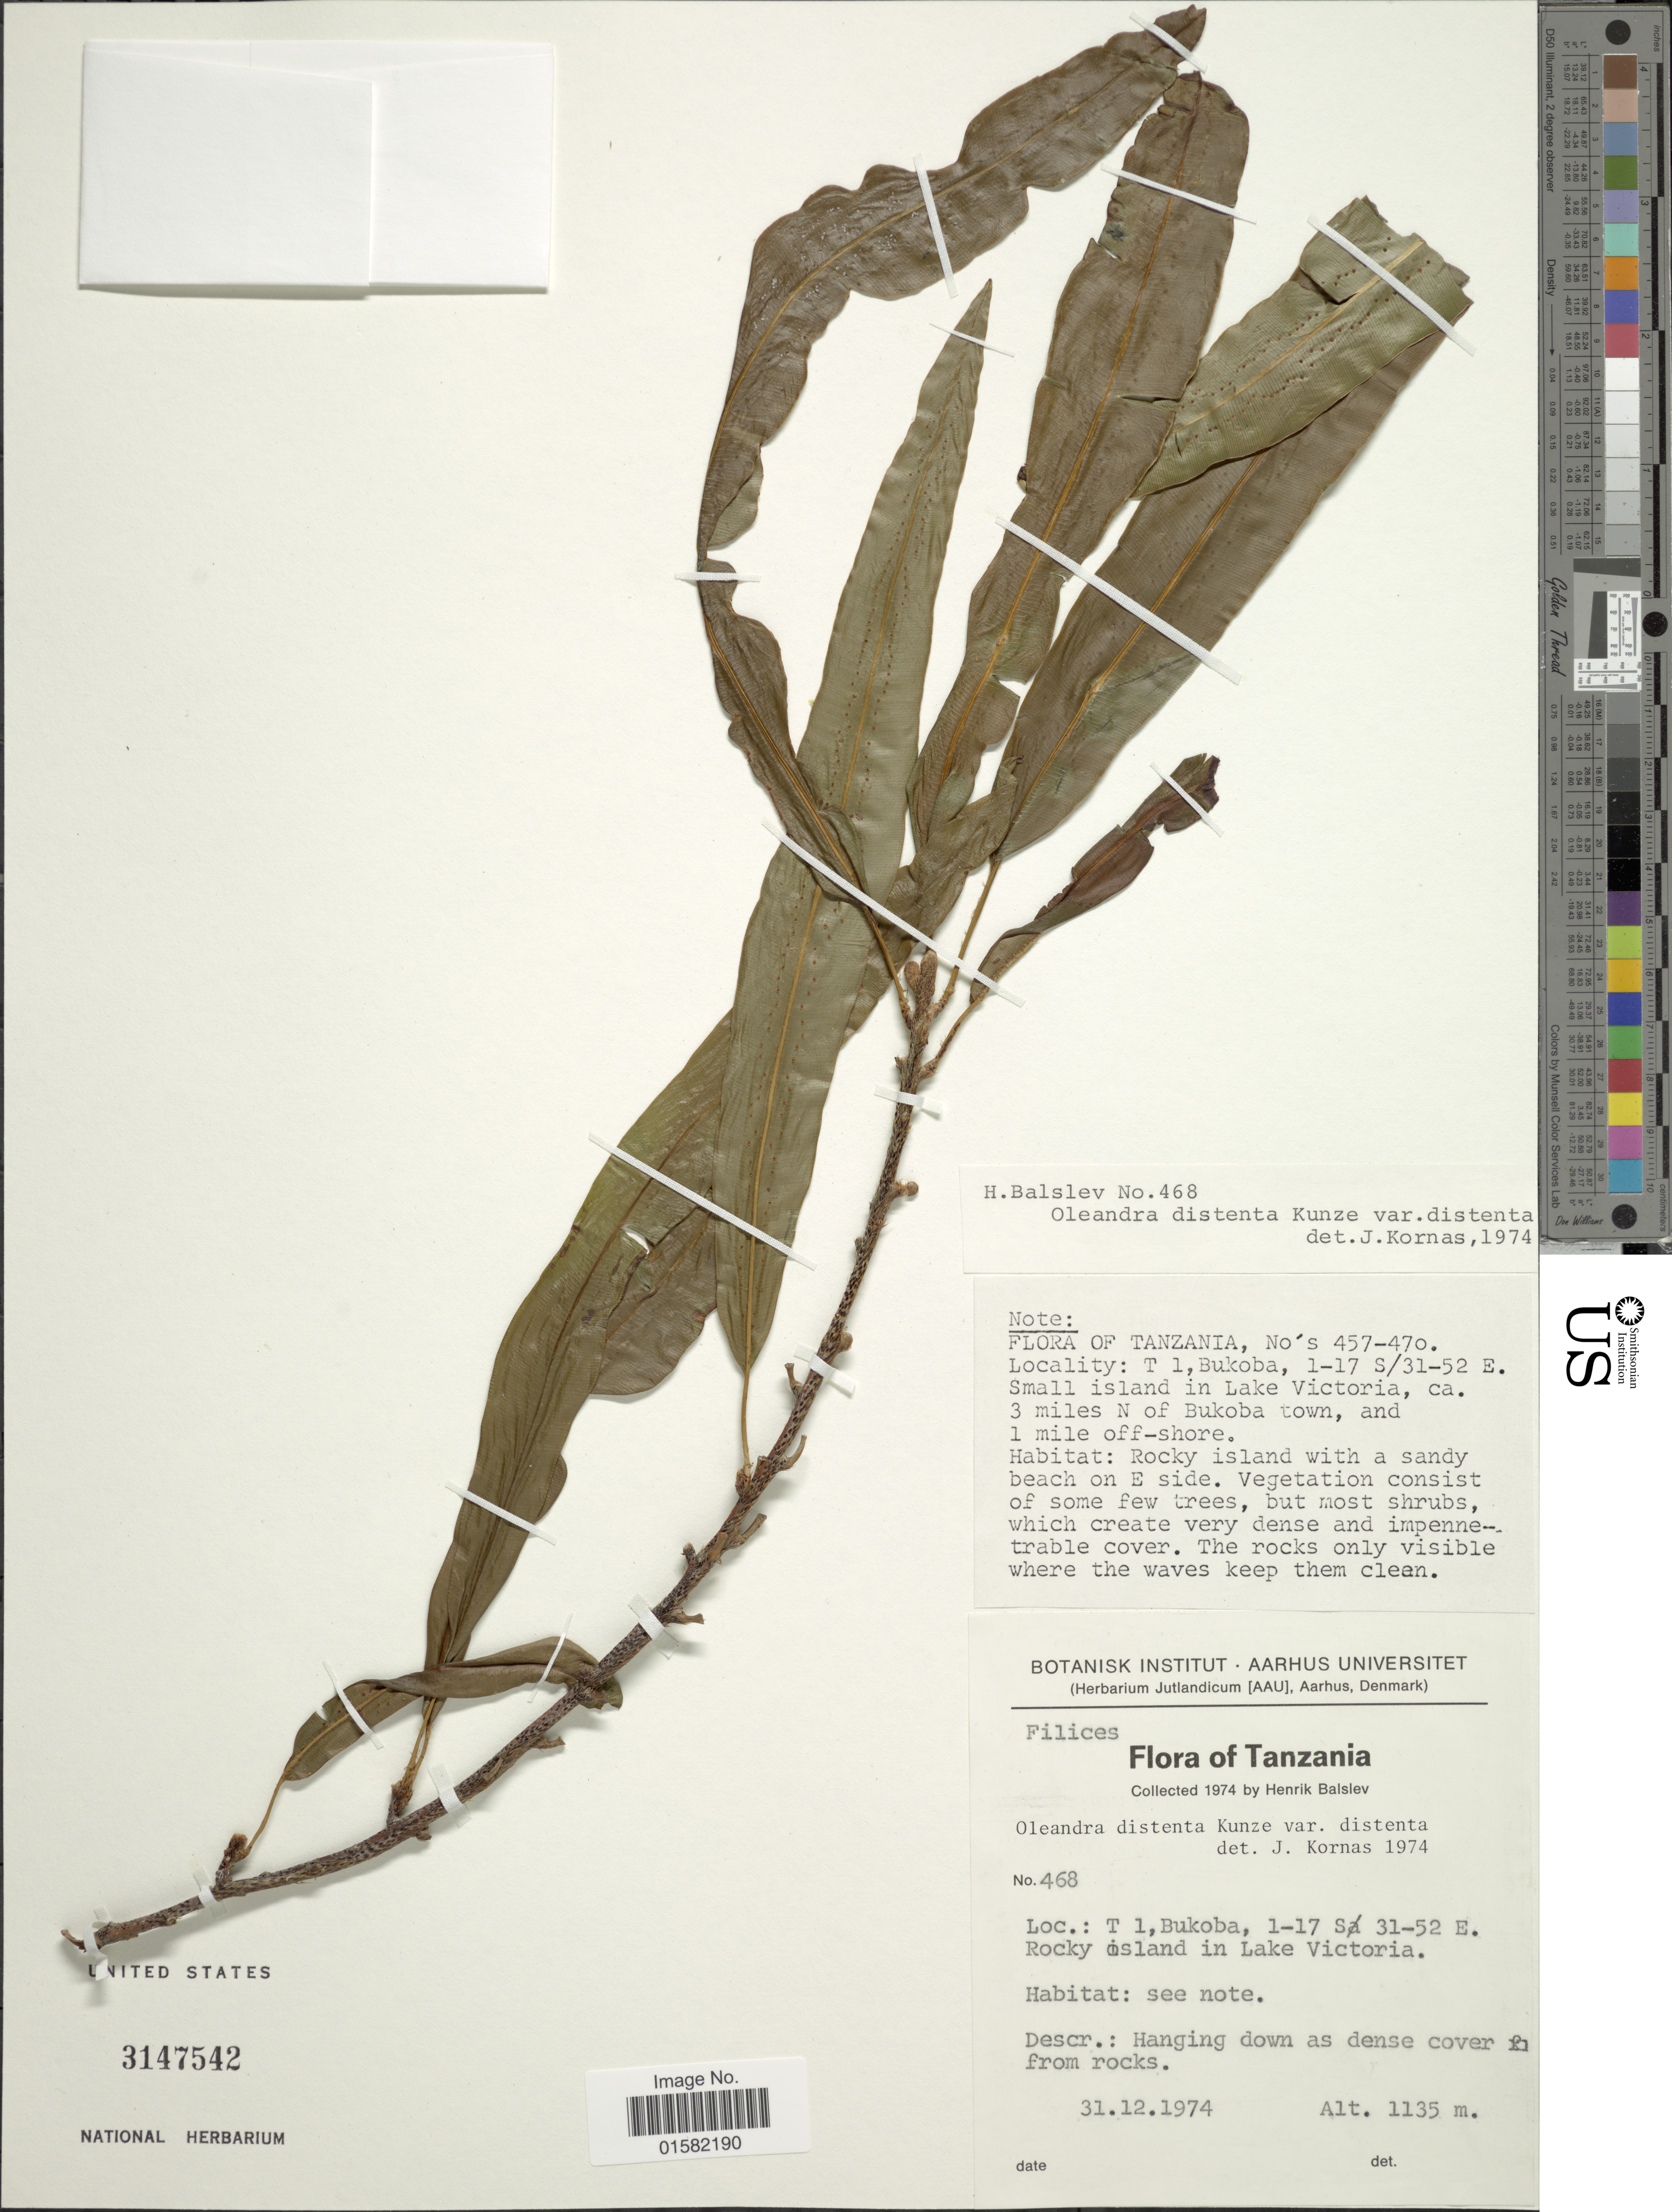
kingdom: Plantae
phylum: Tracheophyta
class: Polypodiopsida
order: Polypodiales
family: Oleandraceae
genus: Oleandra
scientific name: Oleandra articulata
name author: (Sw.) C. Presl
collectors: H. Balslev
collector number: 468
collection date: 1974-12-31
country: Tanzania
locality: Tanzania, T L. Bukoba, Rocky island in Lake Victoria. ca. 3 miles N of Bukoba town, and 1 mile off-shore.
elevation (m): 1135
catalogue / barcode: US 3147542